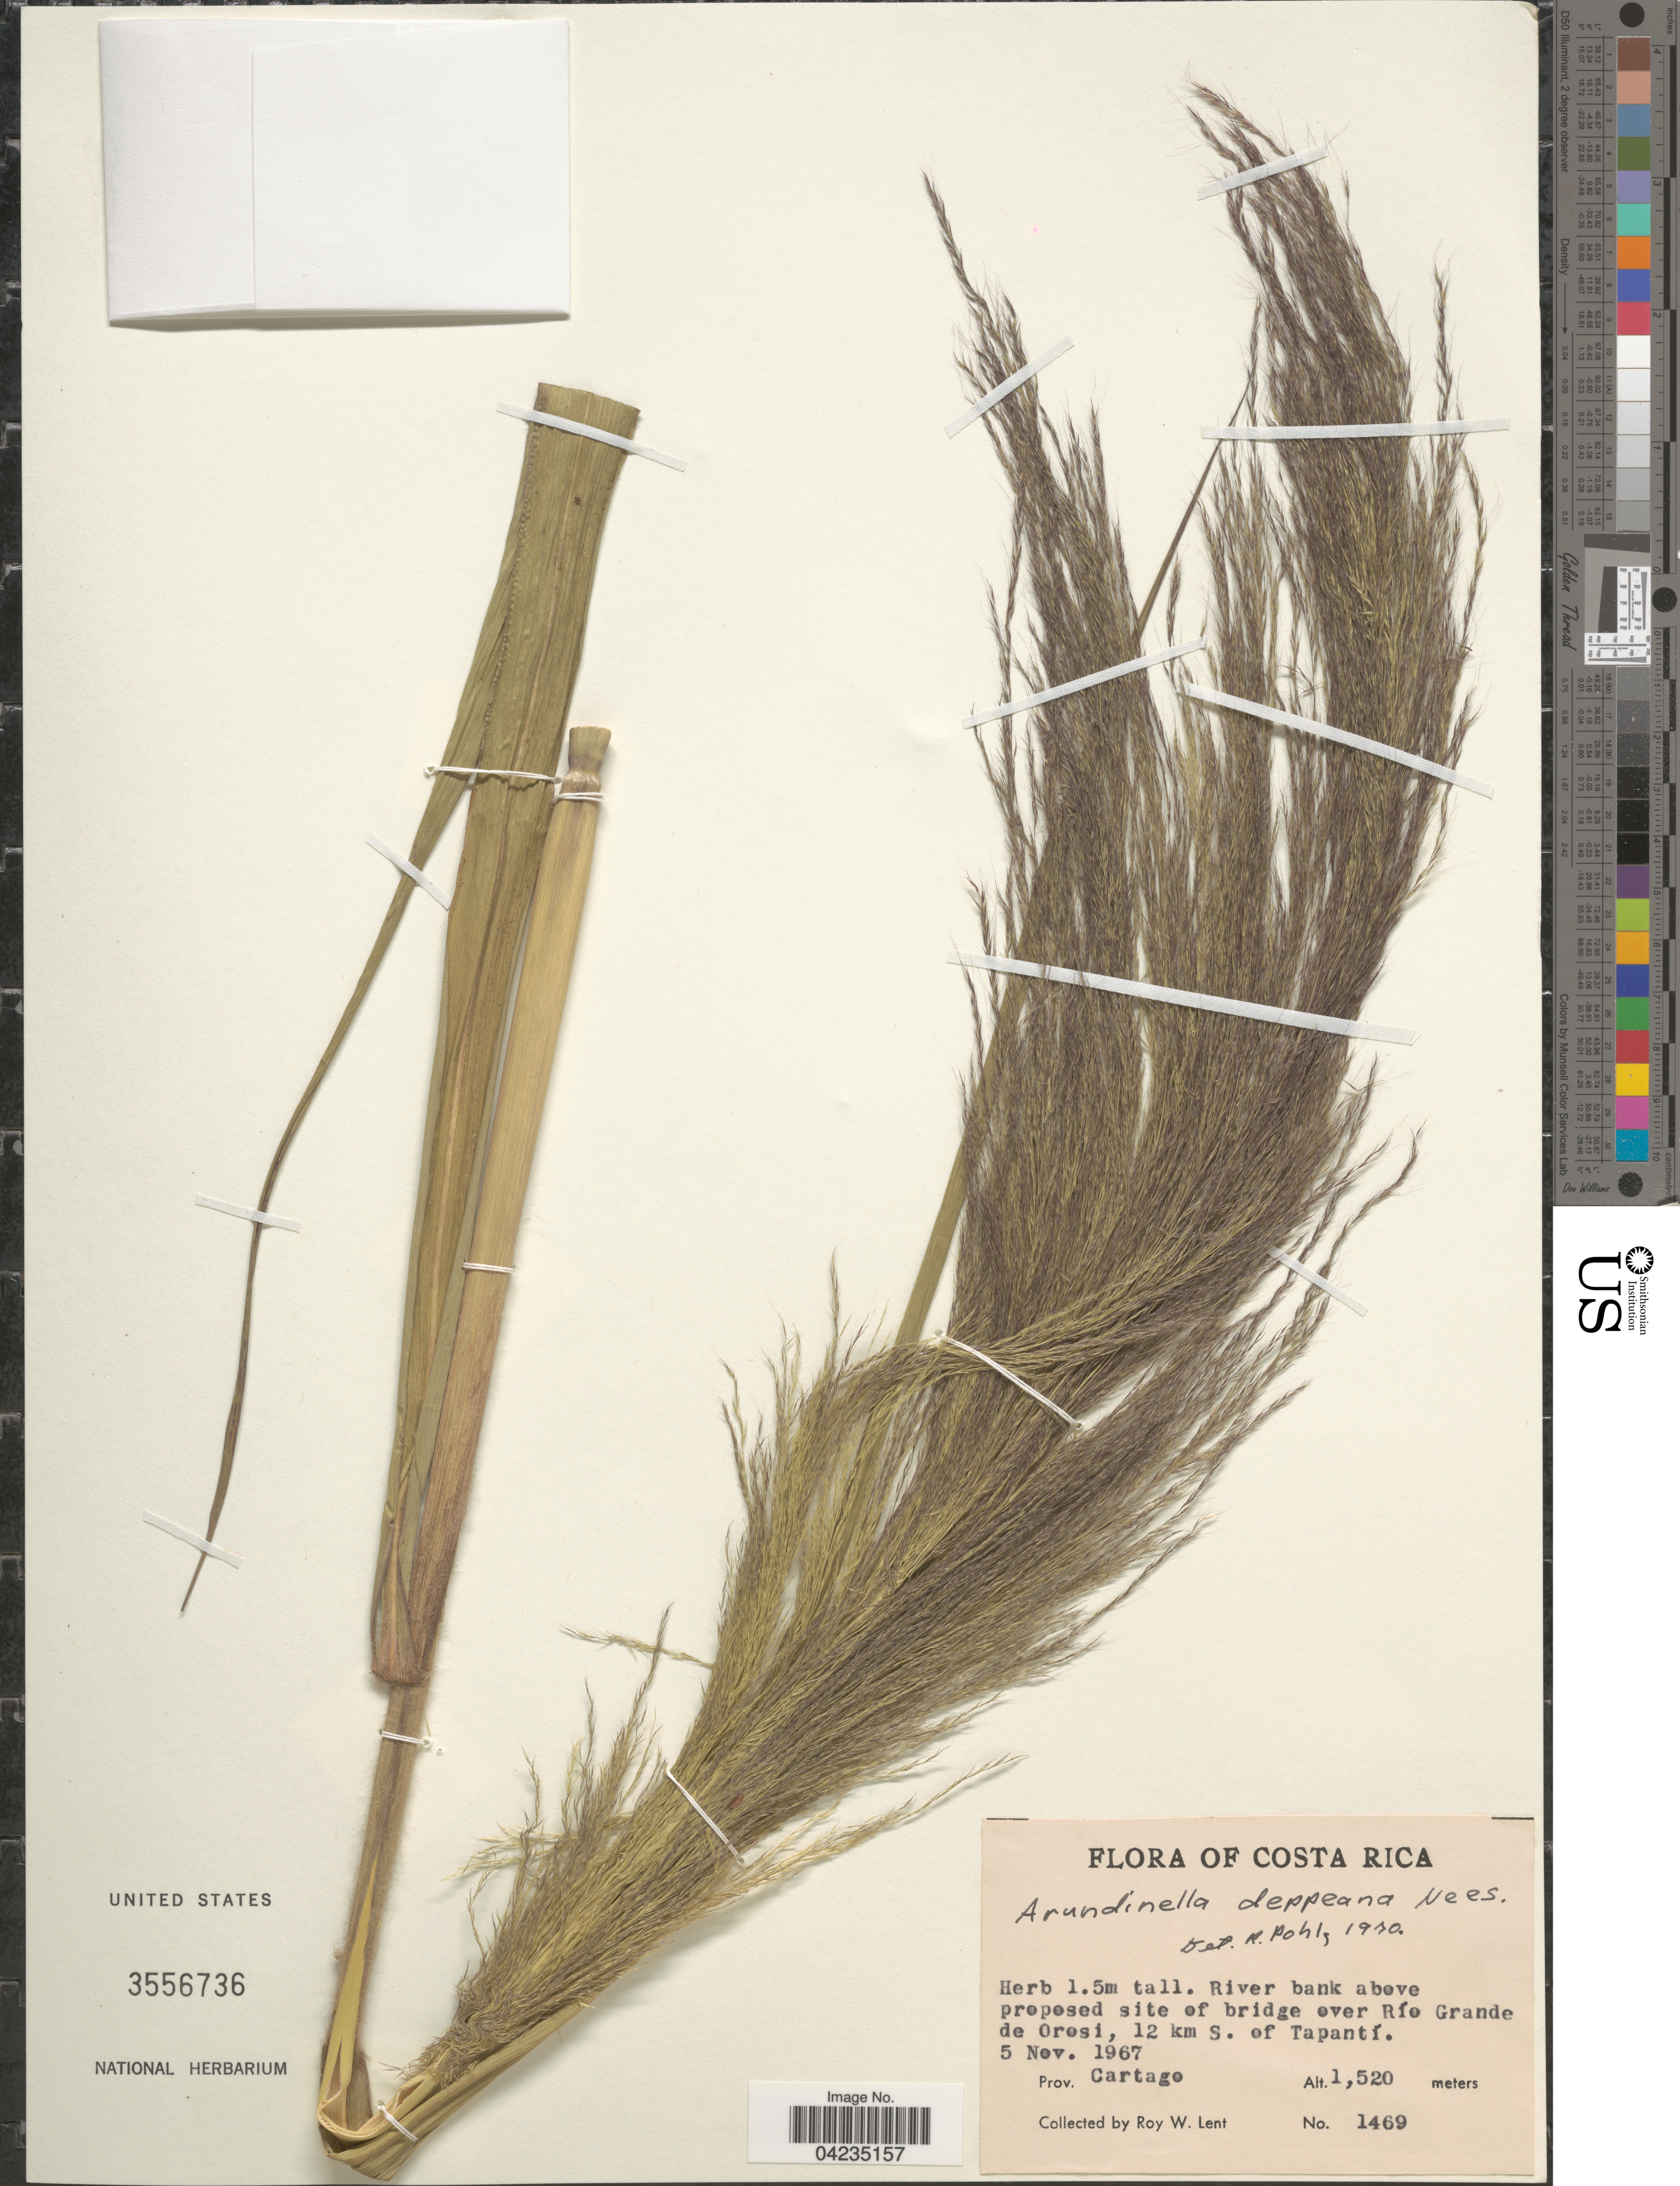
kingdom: Plantae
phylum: Tracheophyta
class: Liliopsida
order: Poales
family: Poaceae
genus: Arundinella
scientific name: Arundinella deppeana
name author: Nees ex Steud.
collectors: R. W. Lent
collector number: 1469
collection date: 1967-11-05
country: Costa Rica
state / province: Cartago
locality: River bank above proposed site of bridge over Río Grande de Orosi, 12 km S. of Tapantí.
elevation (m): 1520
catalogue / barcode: US 3556736